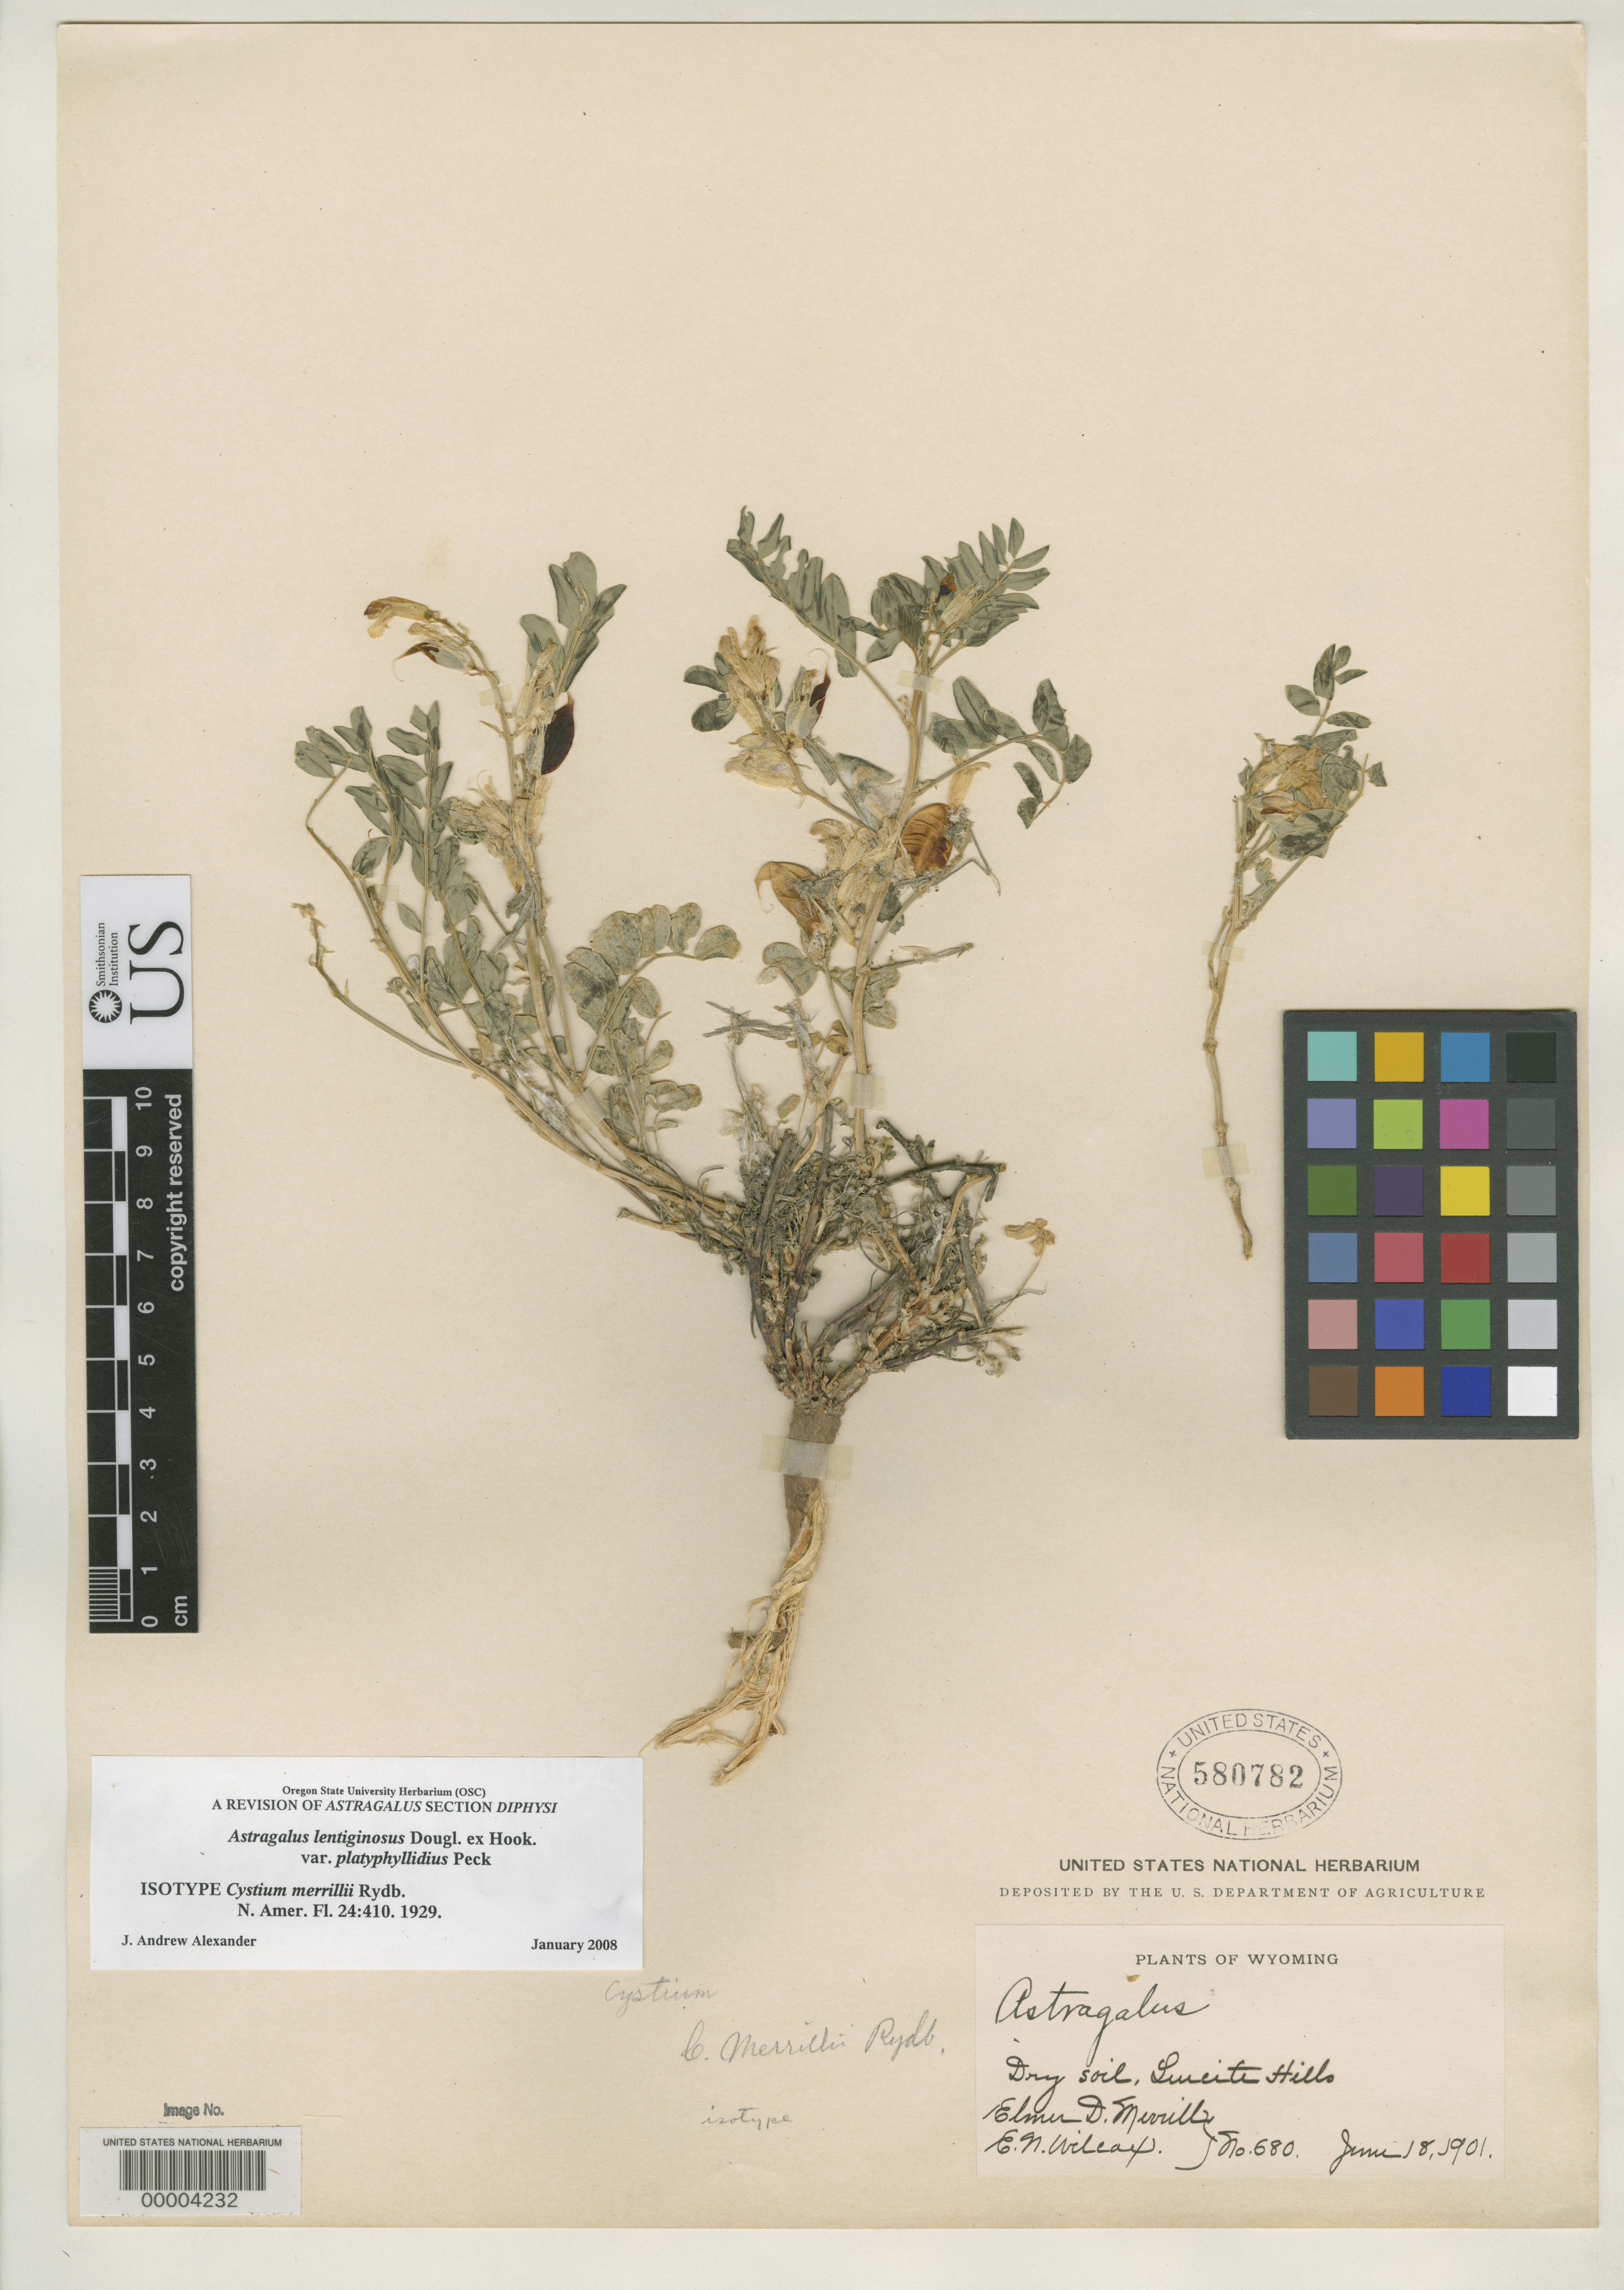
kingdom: Plantae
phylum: Tracheophyta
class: Magnoliopsida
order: Fabales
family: Fabaceae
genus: Cystium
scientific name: Cystium merrillii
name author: Rydb.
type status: Isotype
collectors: E. D. Merrill & E. Wilcox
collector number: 680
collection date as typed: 18 Jun 1901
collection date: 1901-06-18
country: United States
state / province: Wyoming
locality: Leucite Hills.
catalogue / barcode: US 580782